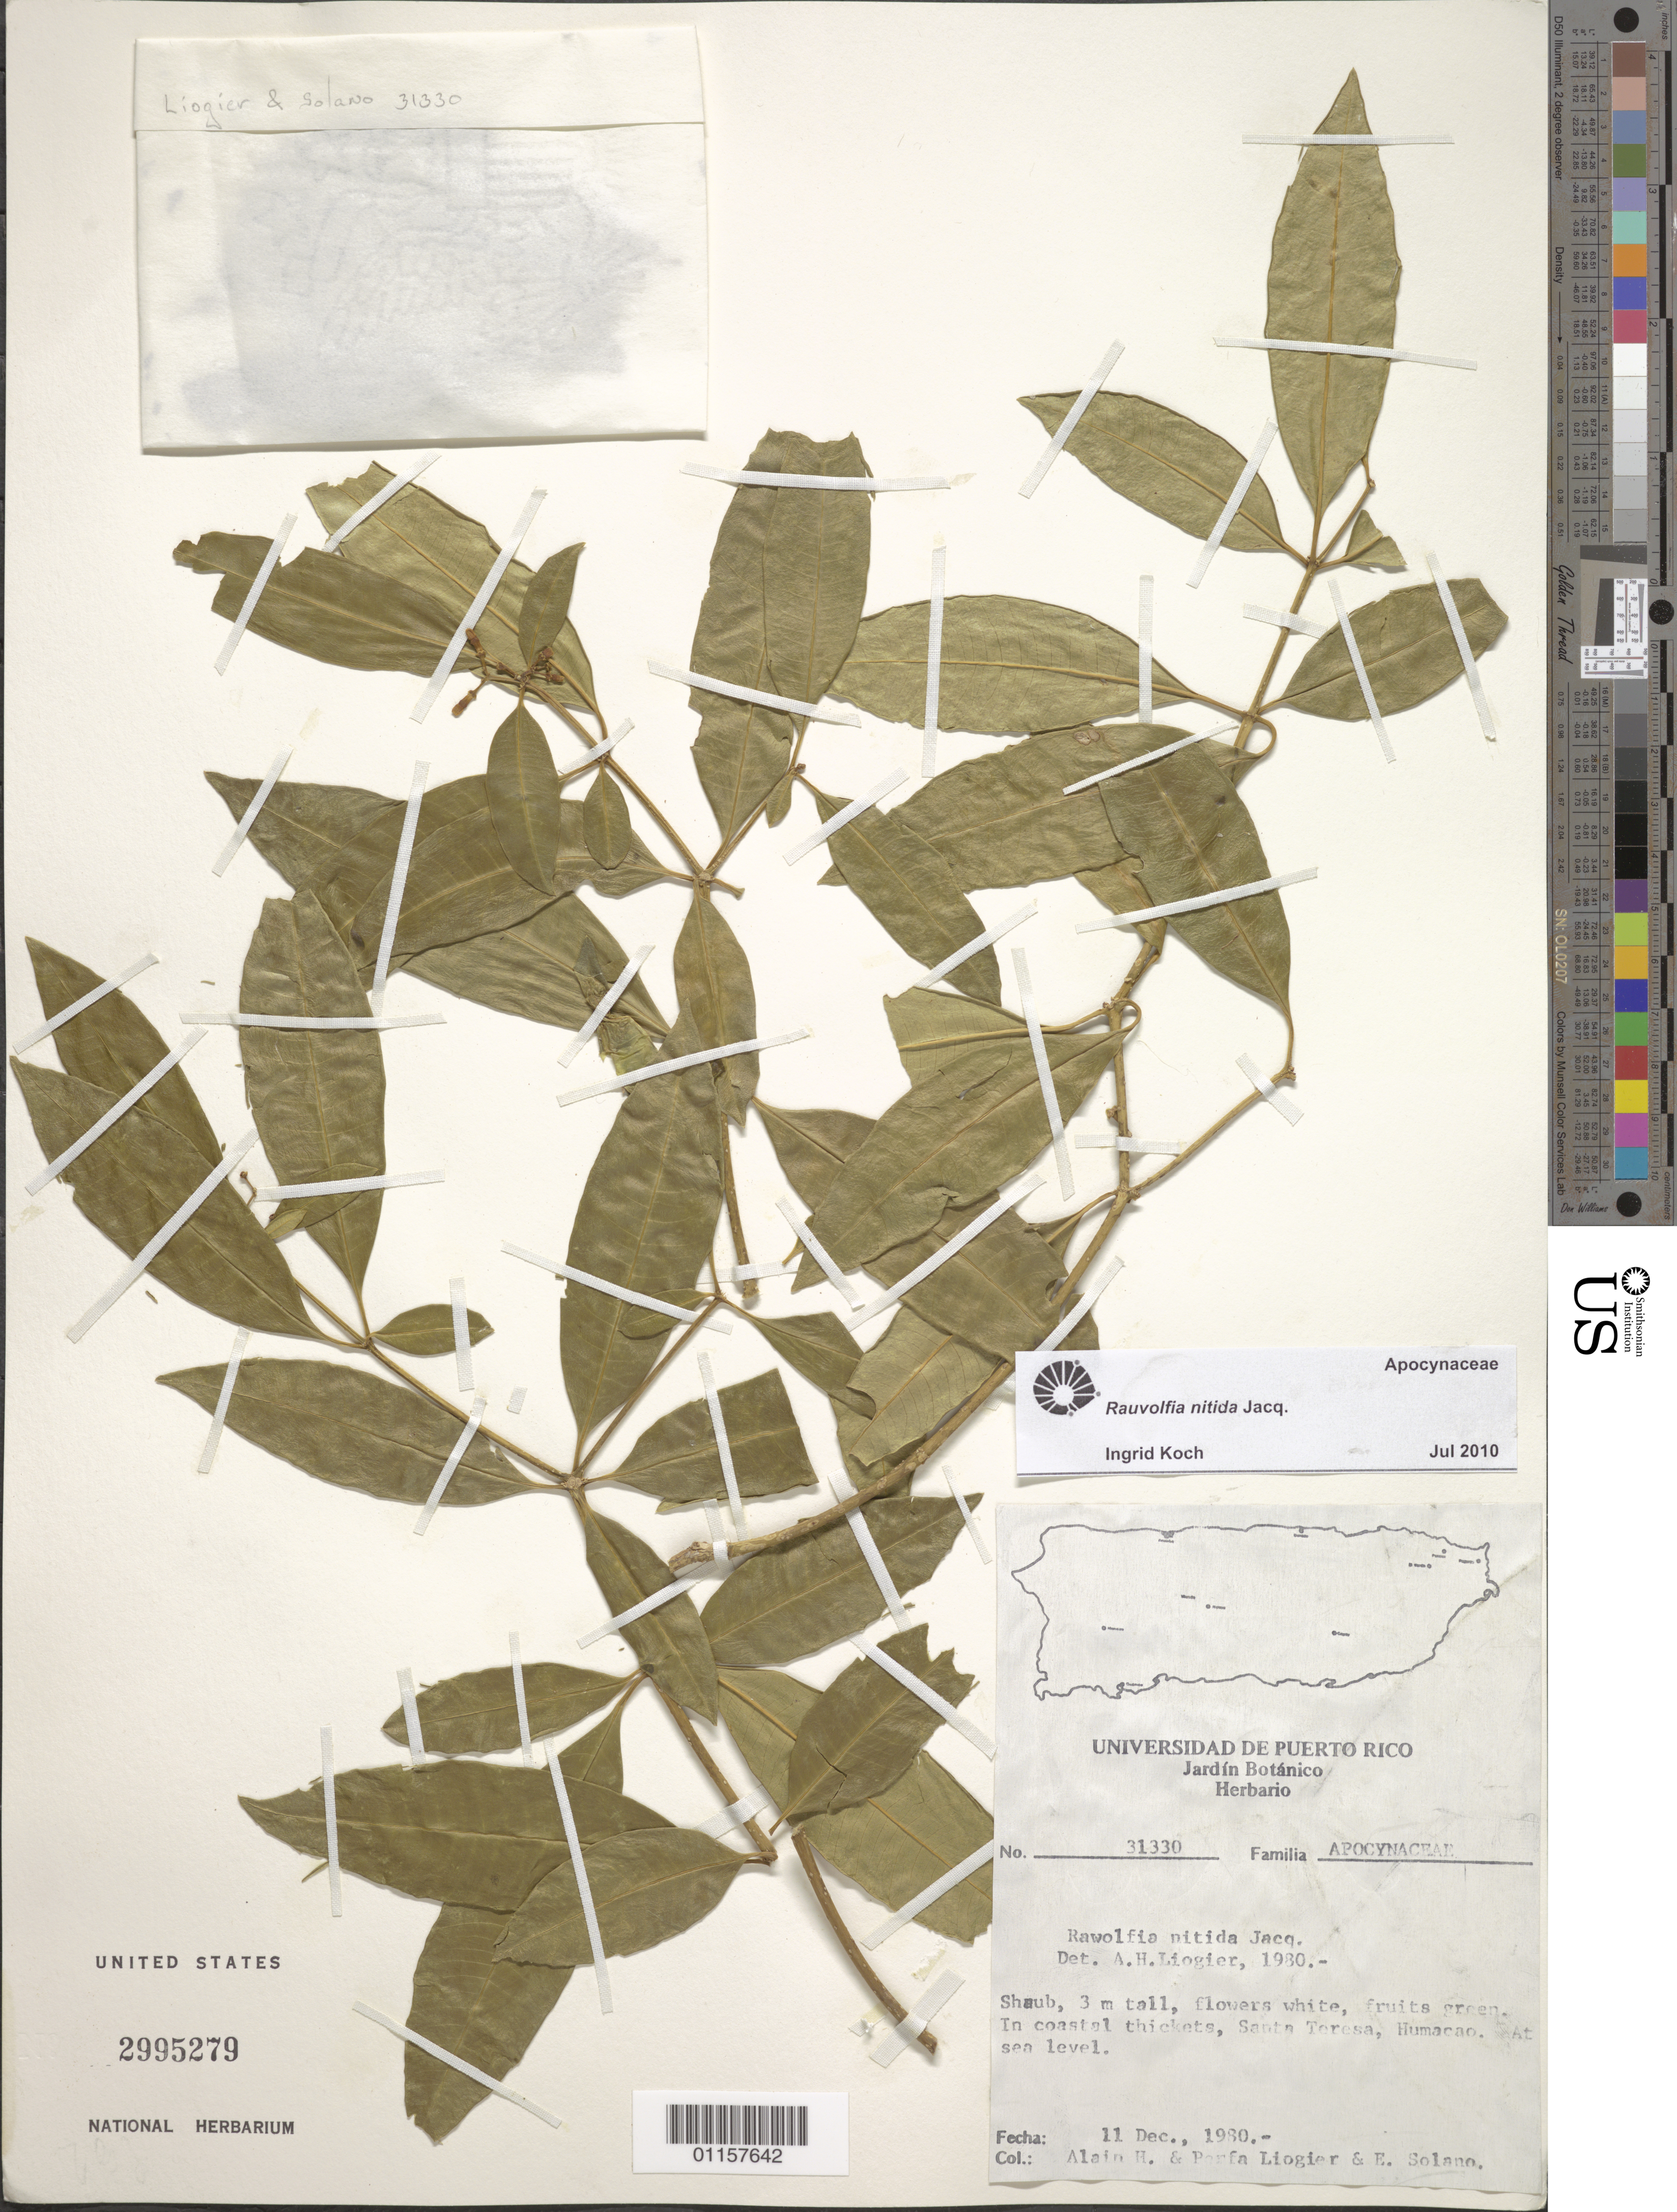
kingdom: Plantae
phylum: Tracheophyta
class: Magnoliopsida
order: Gentianales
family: Apocynaceae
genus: Rauvolfia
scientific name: Rauvolfia nitida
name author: Jacq.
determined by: Koch, I.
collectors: A. H. Liogier, M. P. Liogier & E. Solano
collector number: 31330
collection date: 1980-12-11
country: Puerto Rico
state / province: Humacao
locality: Santa Teresa.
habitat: Coastal thickets.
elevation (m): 0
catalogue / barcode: US 2995279